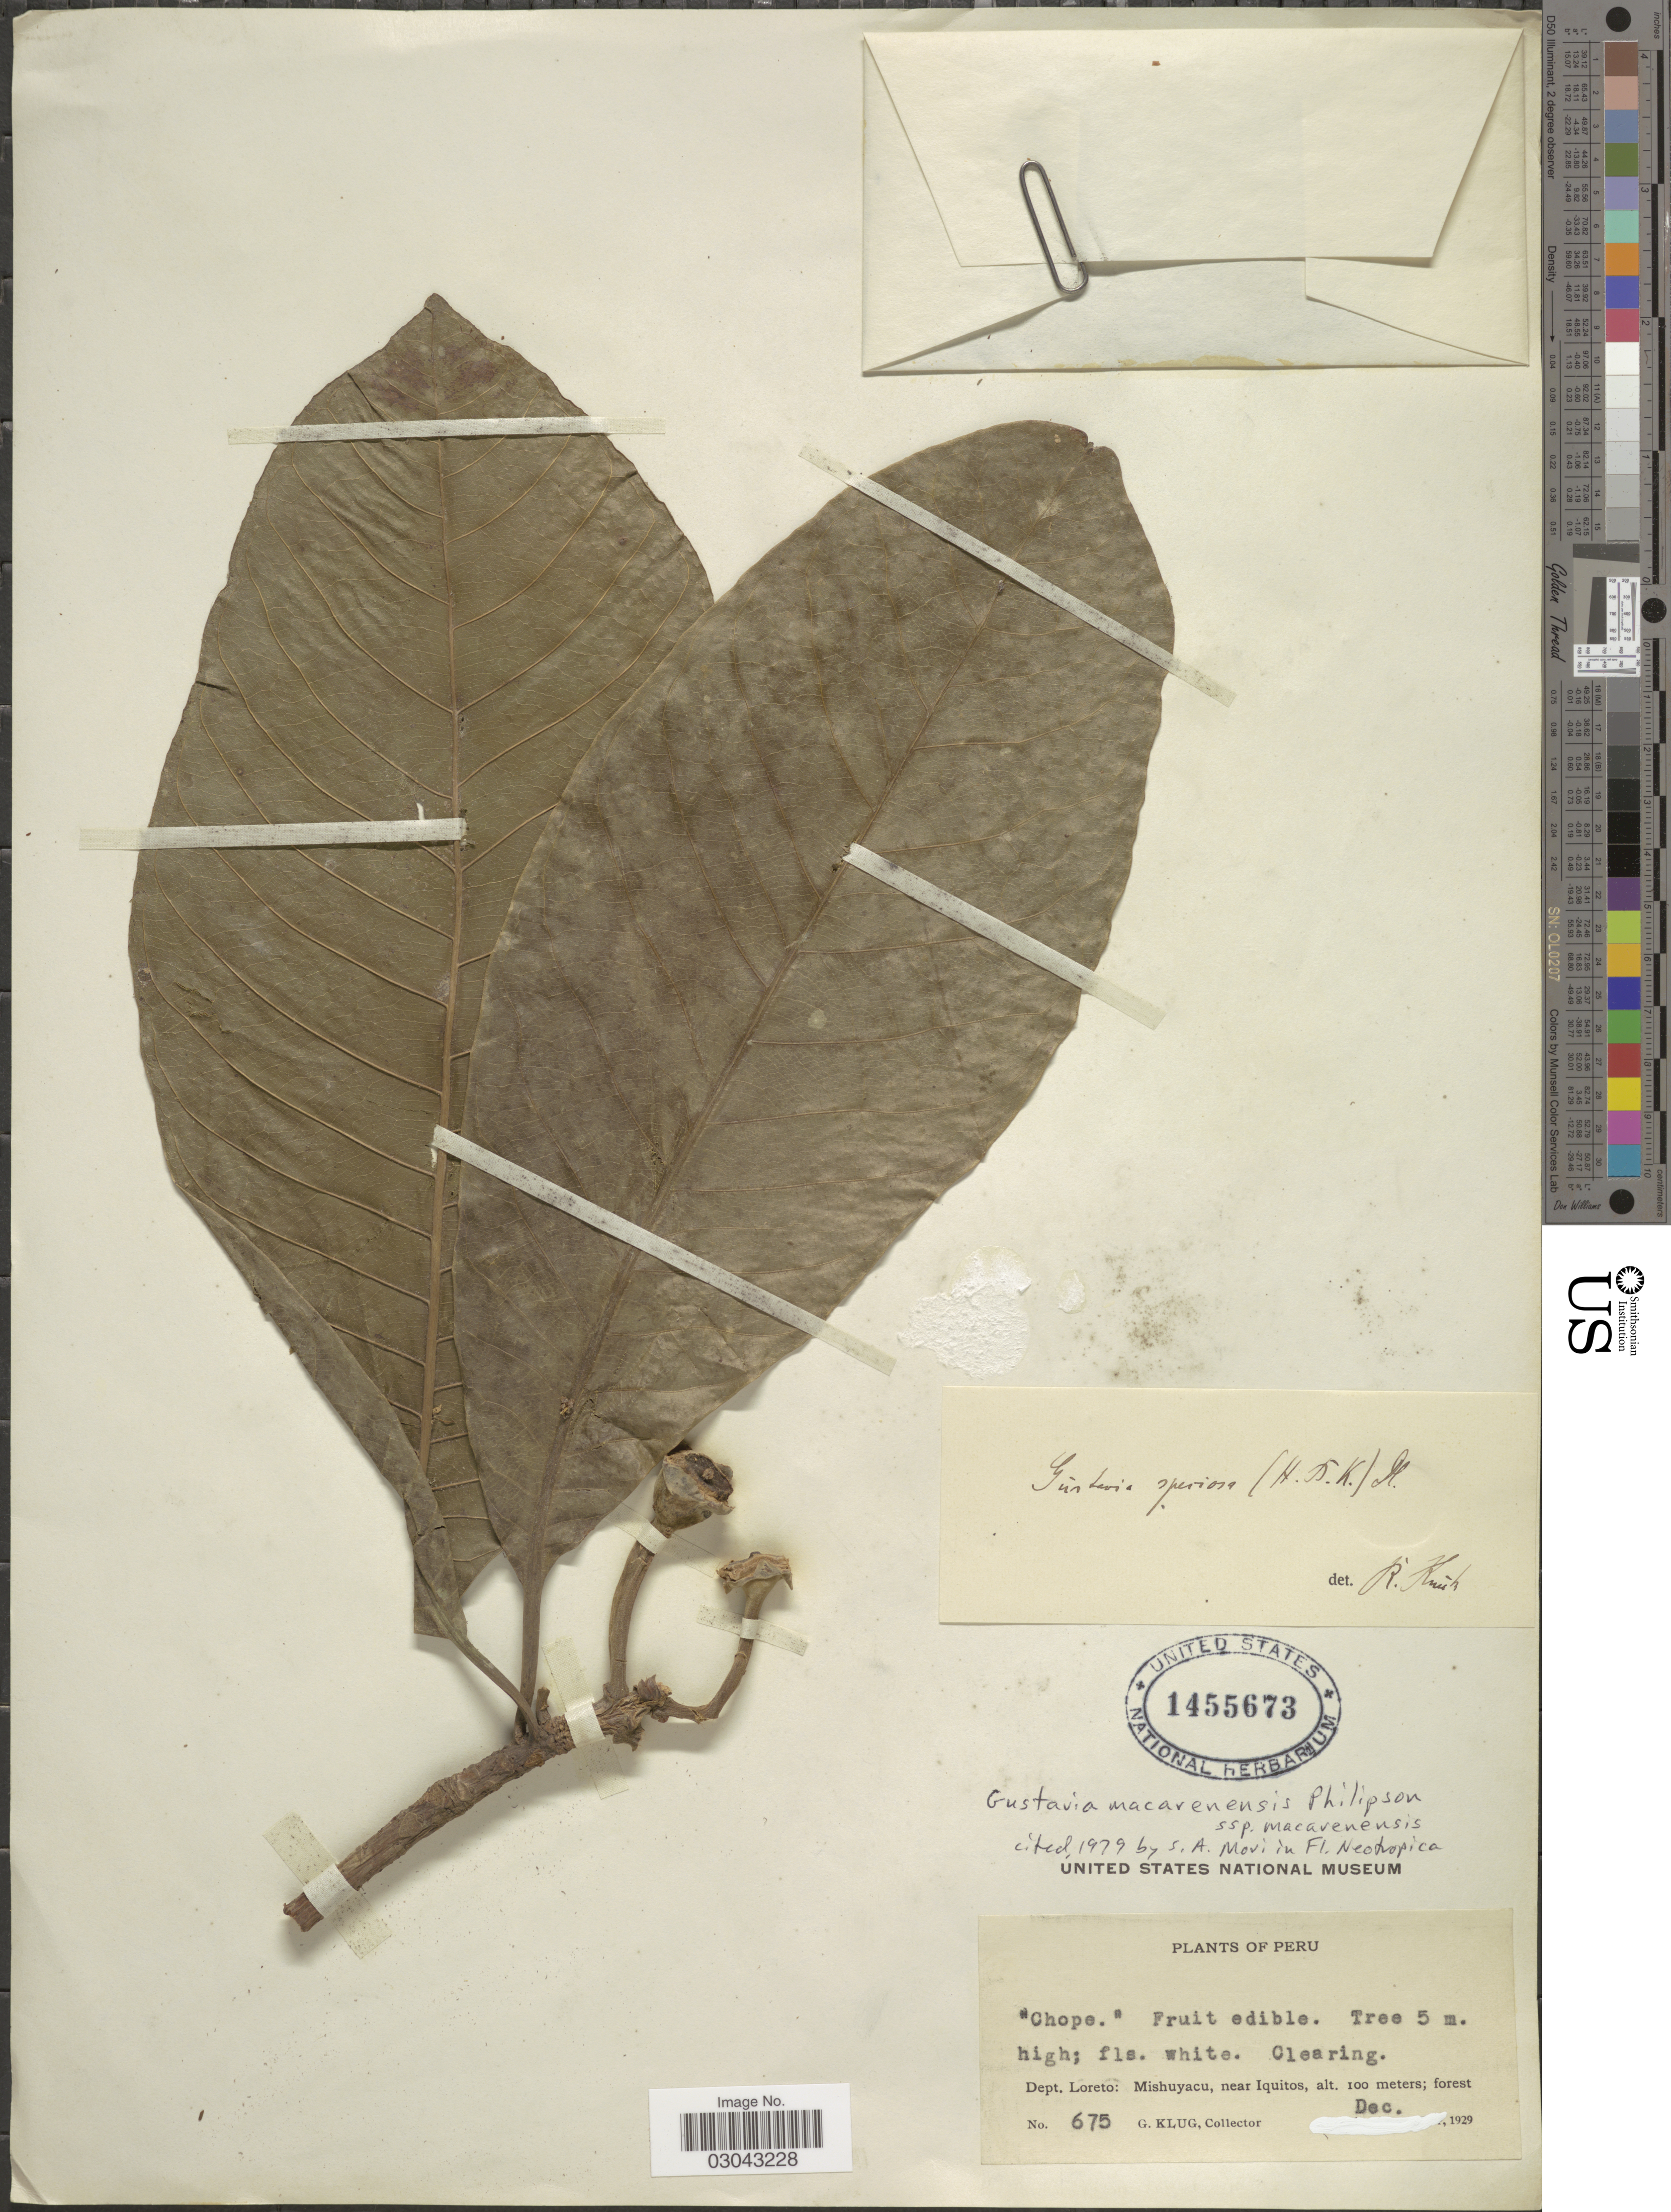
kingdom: Plantae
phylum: Tracheophyta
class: Magnoliopsida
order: Ericales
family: Lecythidaceae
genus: Gustavia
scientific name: Gustavia macarenensis subsp. macarenensis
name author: Philipson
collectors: G. Klug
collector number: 675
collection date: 1929-12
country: Peru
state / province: Loreto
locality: Dept. Loreto: Mishuyacu, near Iquitos.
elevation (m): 100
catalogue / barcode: US 1455673